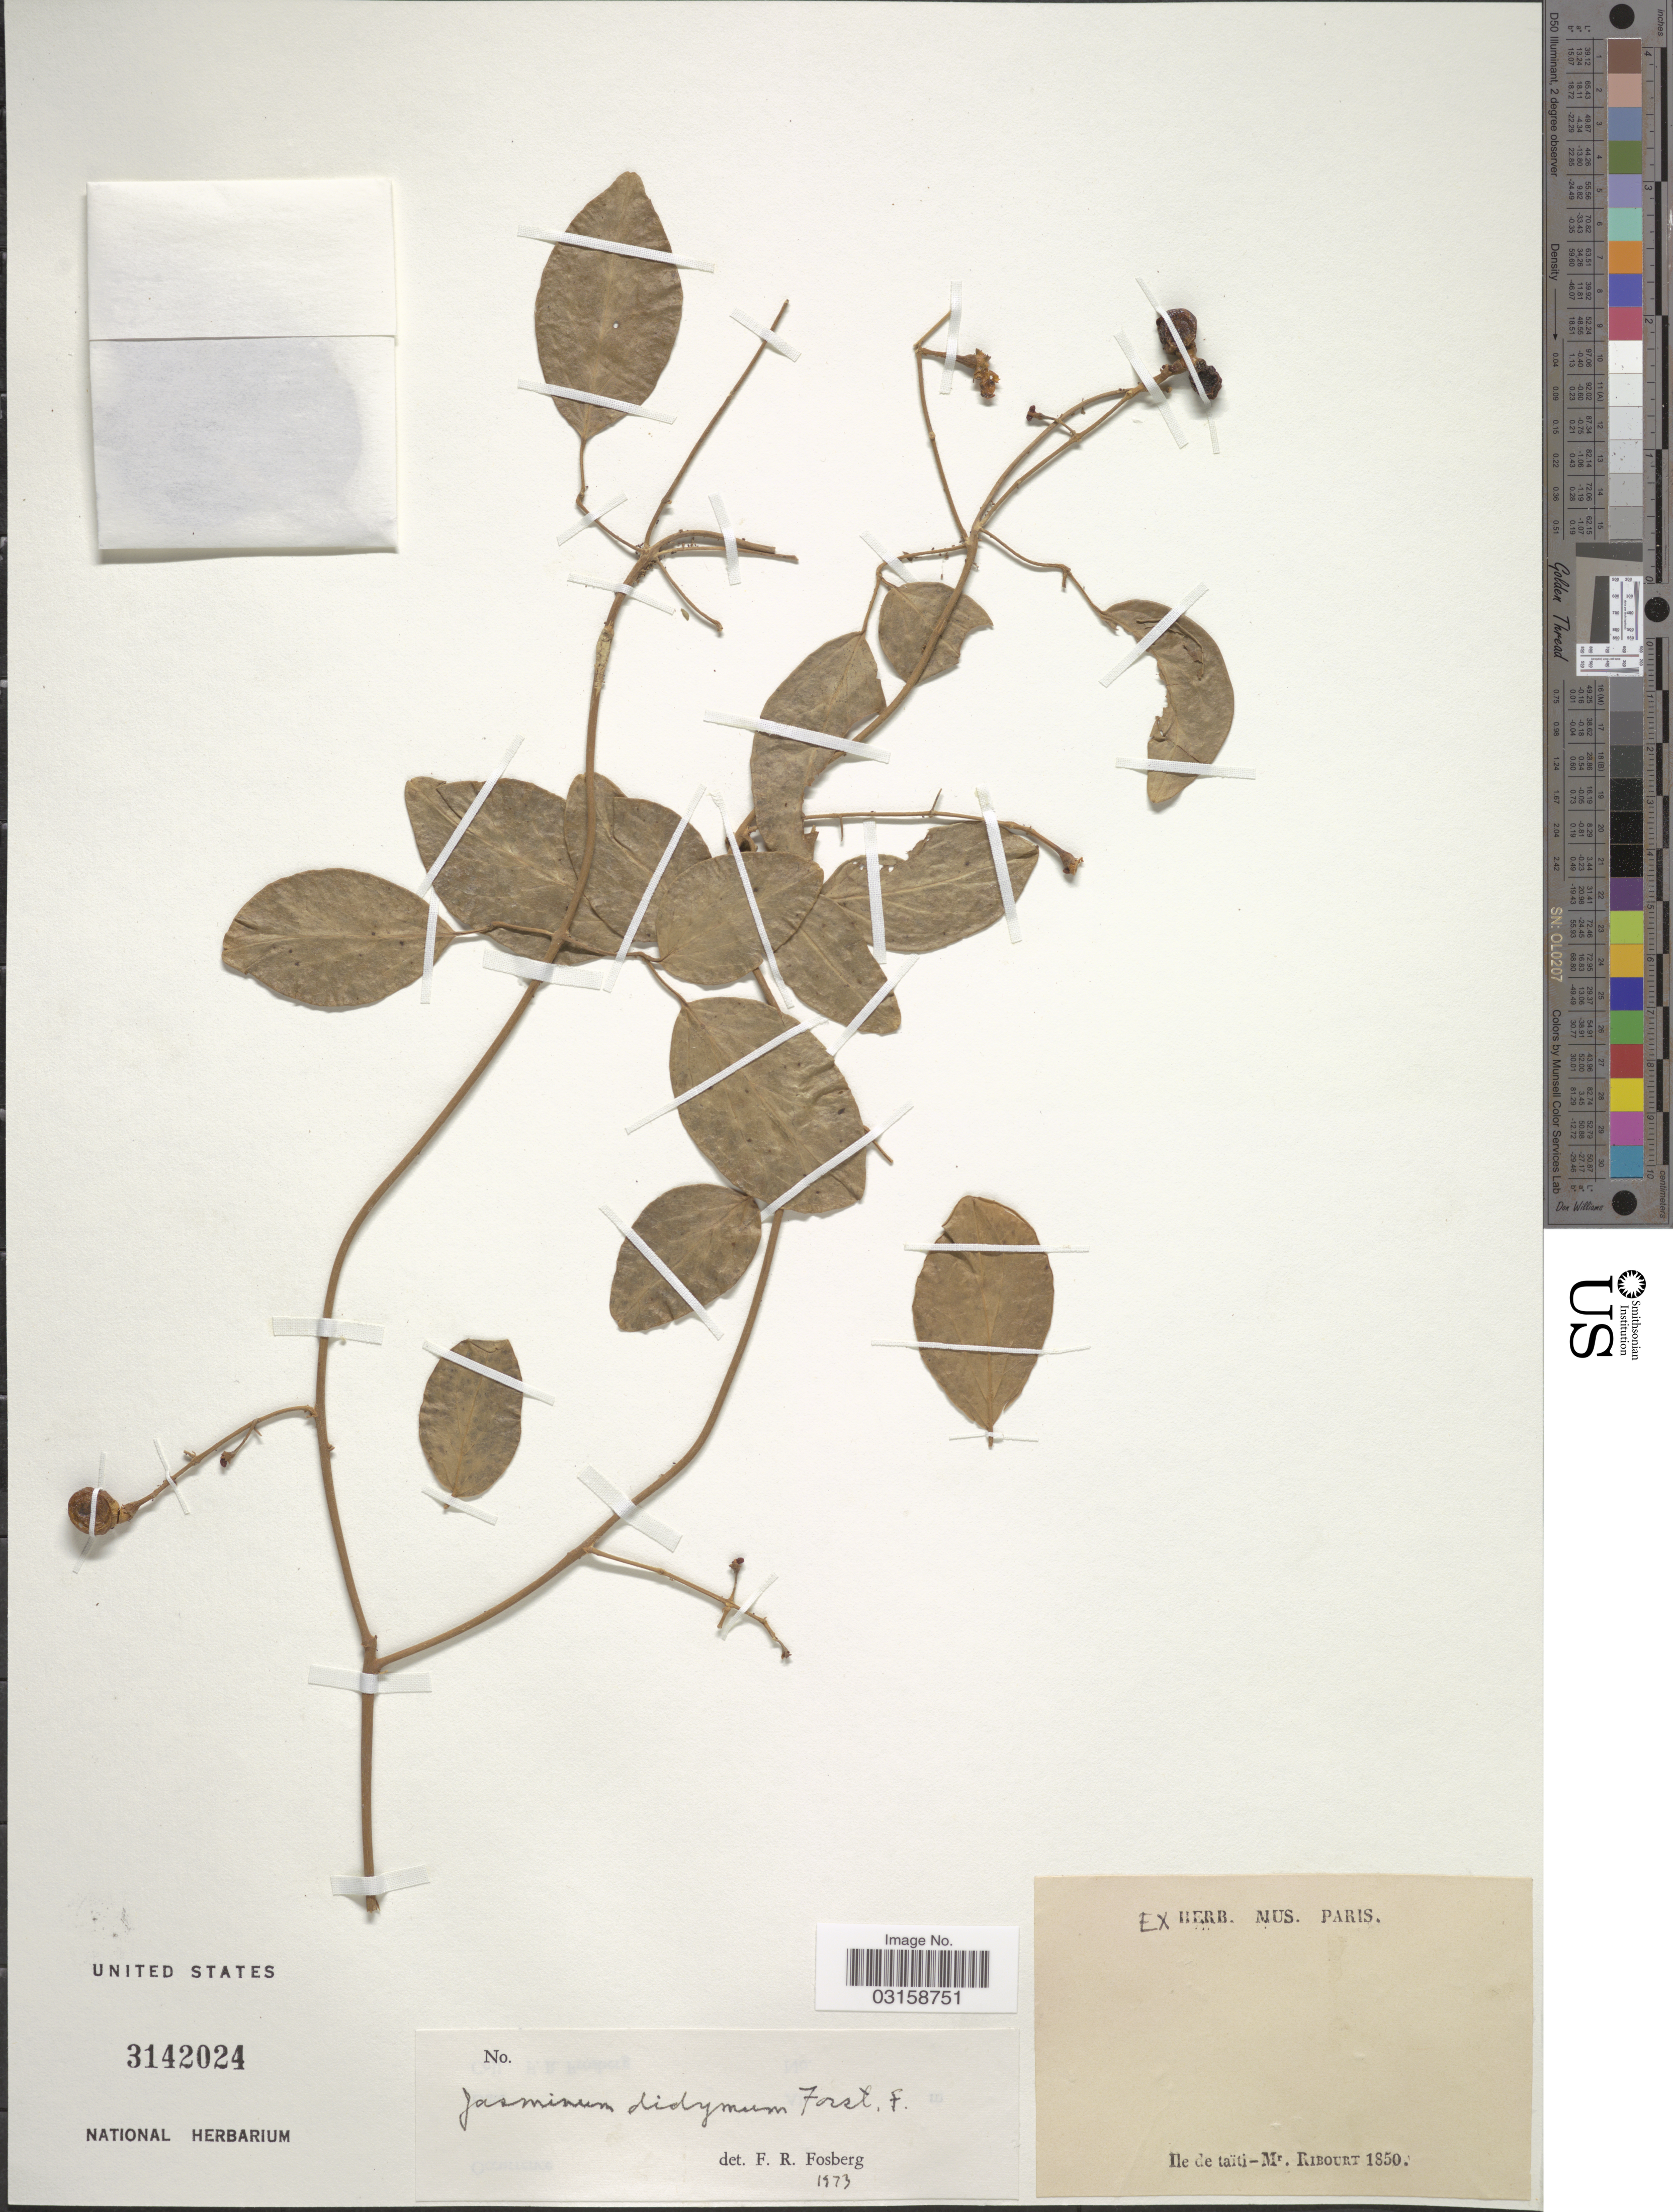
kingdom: Plantae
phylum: Tracheophyta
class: Magnoliopsida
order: Lamiales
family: Oleaceae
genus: Jasminum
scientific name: Jasminum didymum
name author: G. Forst.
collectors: M. Ribourt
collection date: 1850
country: French Polynesia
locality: Ile de taïti.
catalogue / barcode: US 3142024